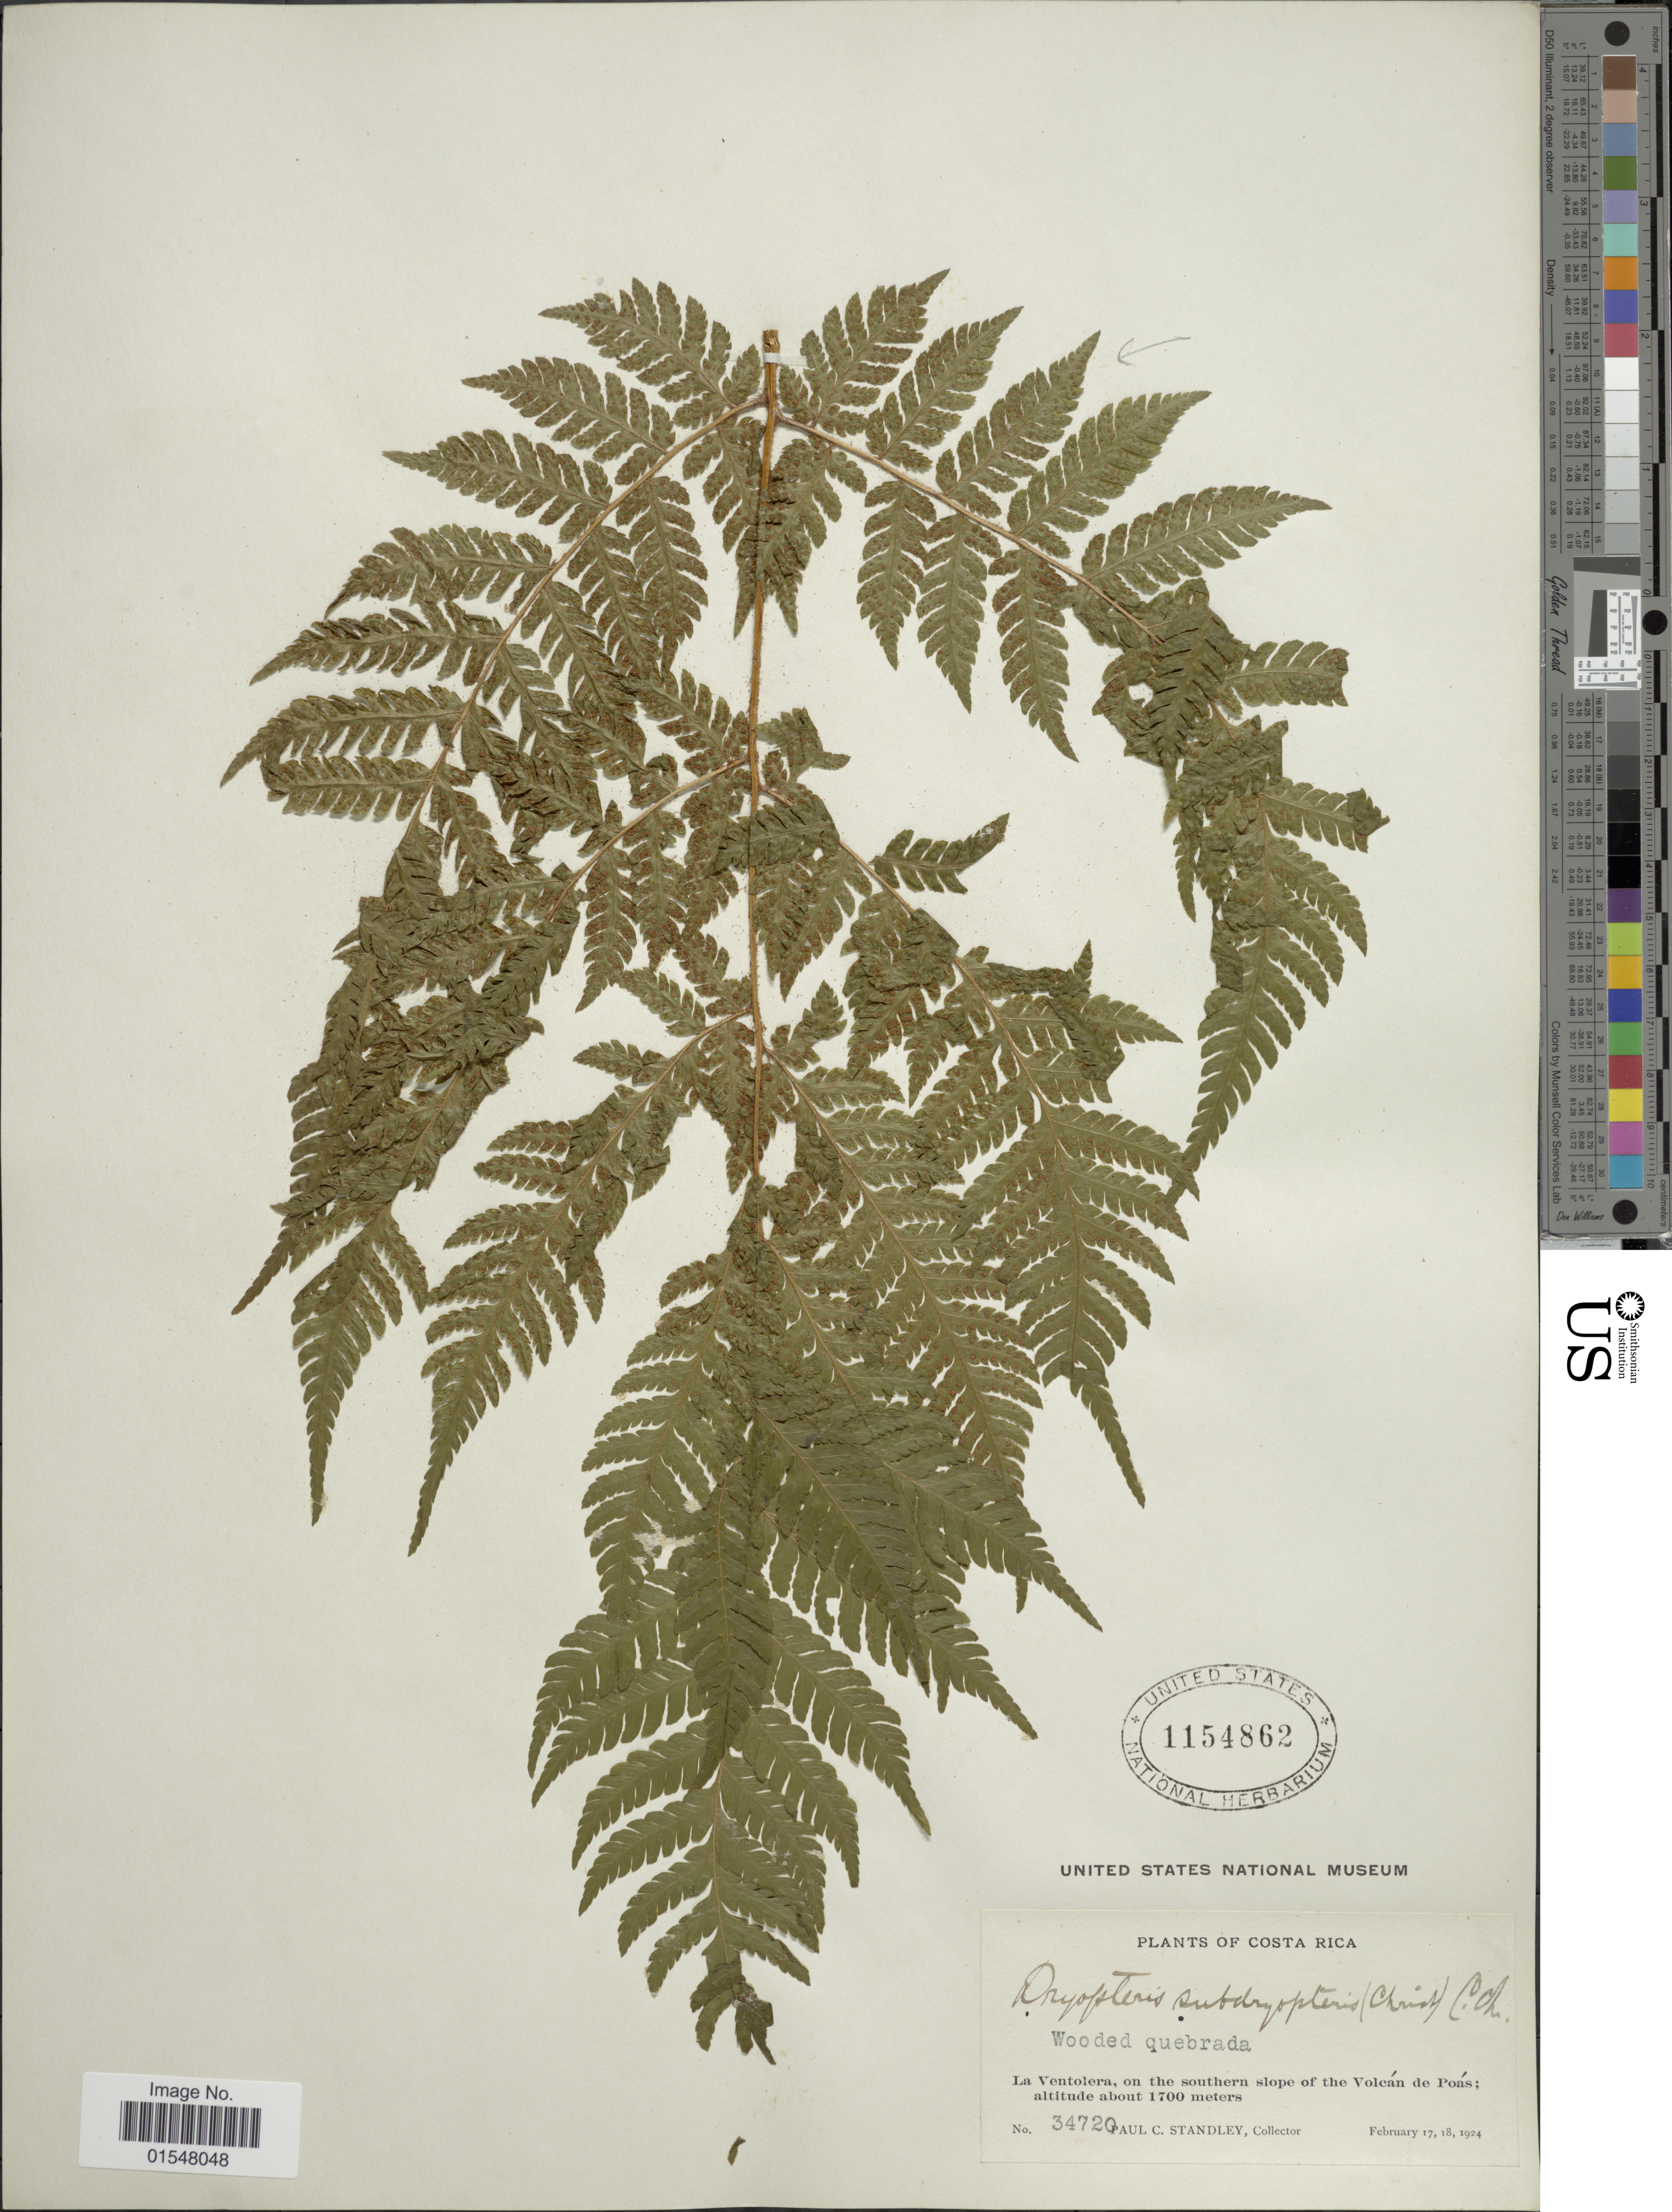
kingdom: Plantae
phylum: Tracheophyta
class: Polypodiopsida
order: Polypodiales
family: Dryopteridaceae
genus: Ctenitis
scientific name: Ctenitis subdryopteris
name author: (Christ) Lellinger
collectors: P. C. Standley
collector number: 34720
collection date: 1924-02-17/1924-02-18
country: Costa Rica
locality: Wooded quebrada, La Ventolera, on the southern slope of the Volcán de Poás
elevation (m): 1700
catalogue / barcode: US 1154862